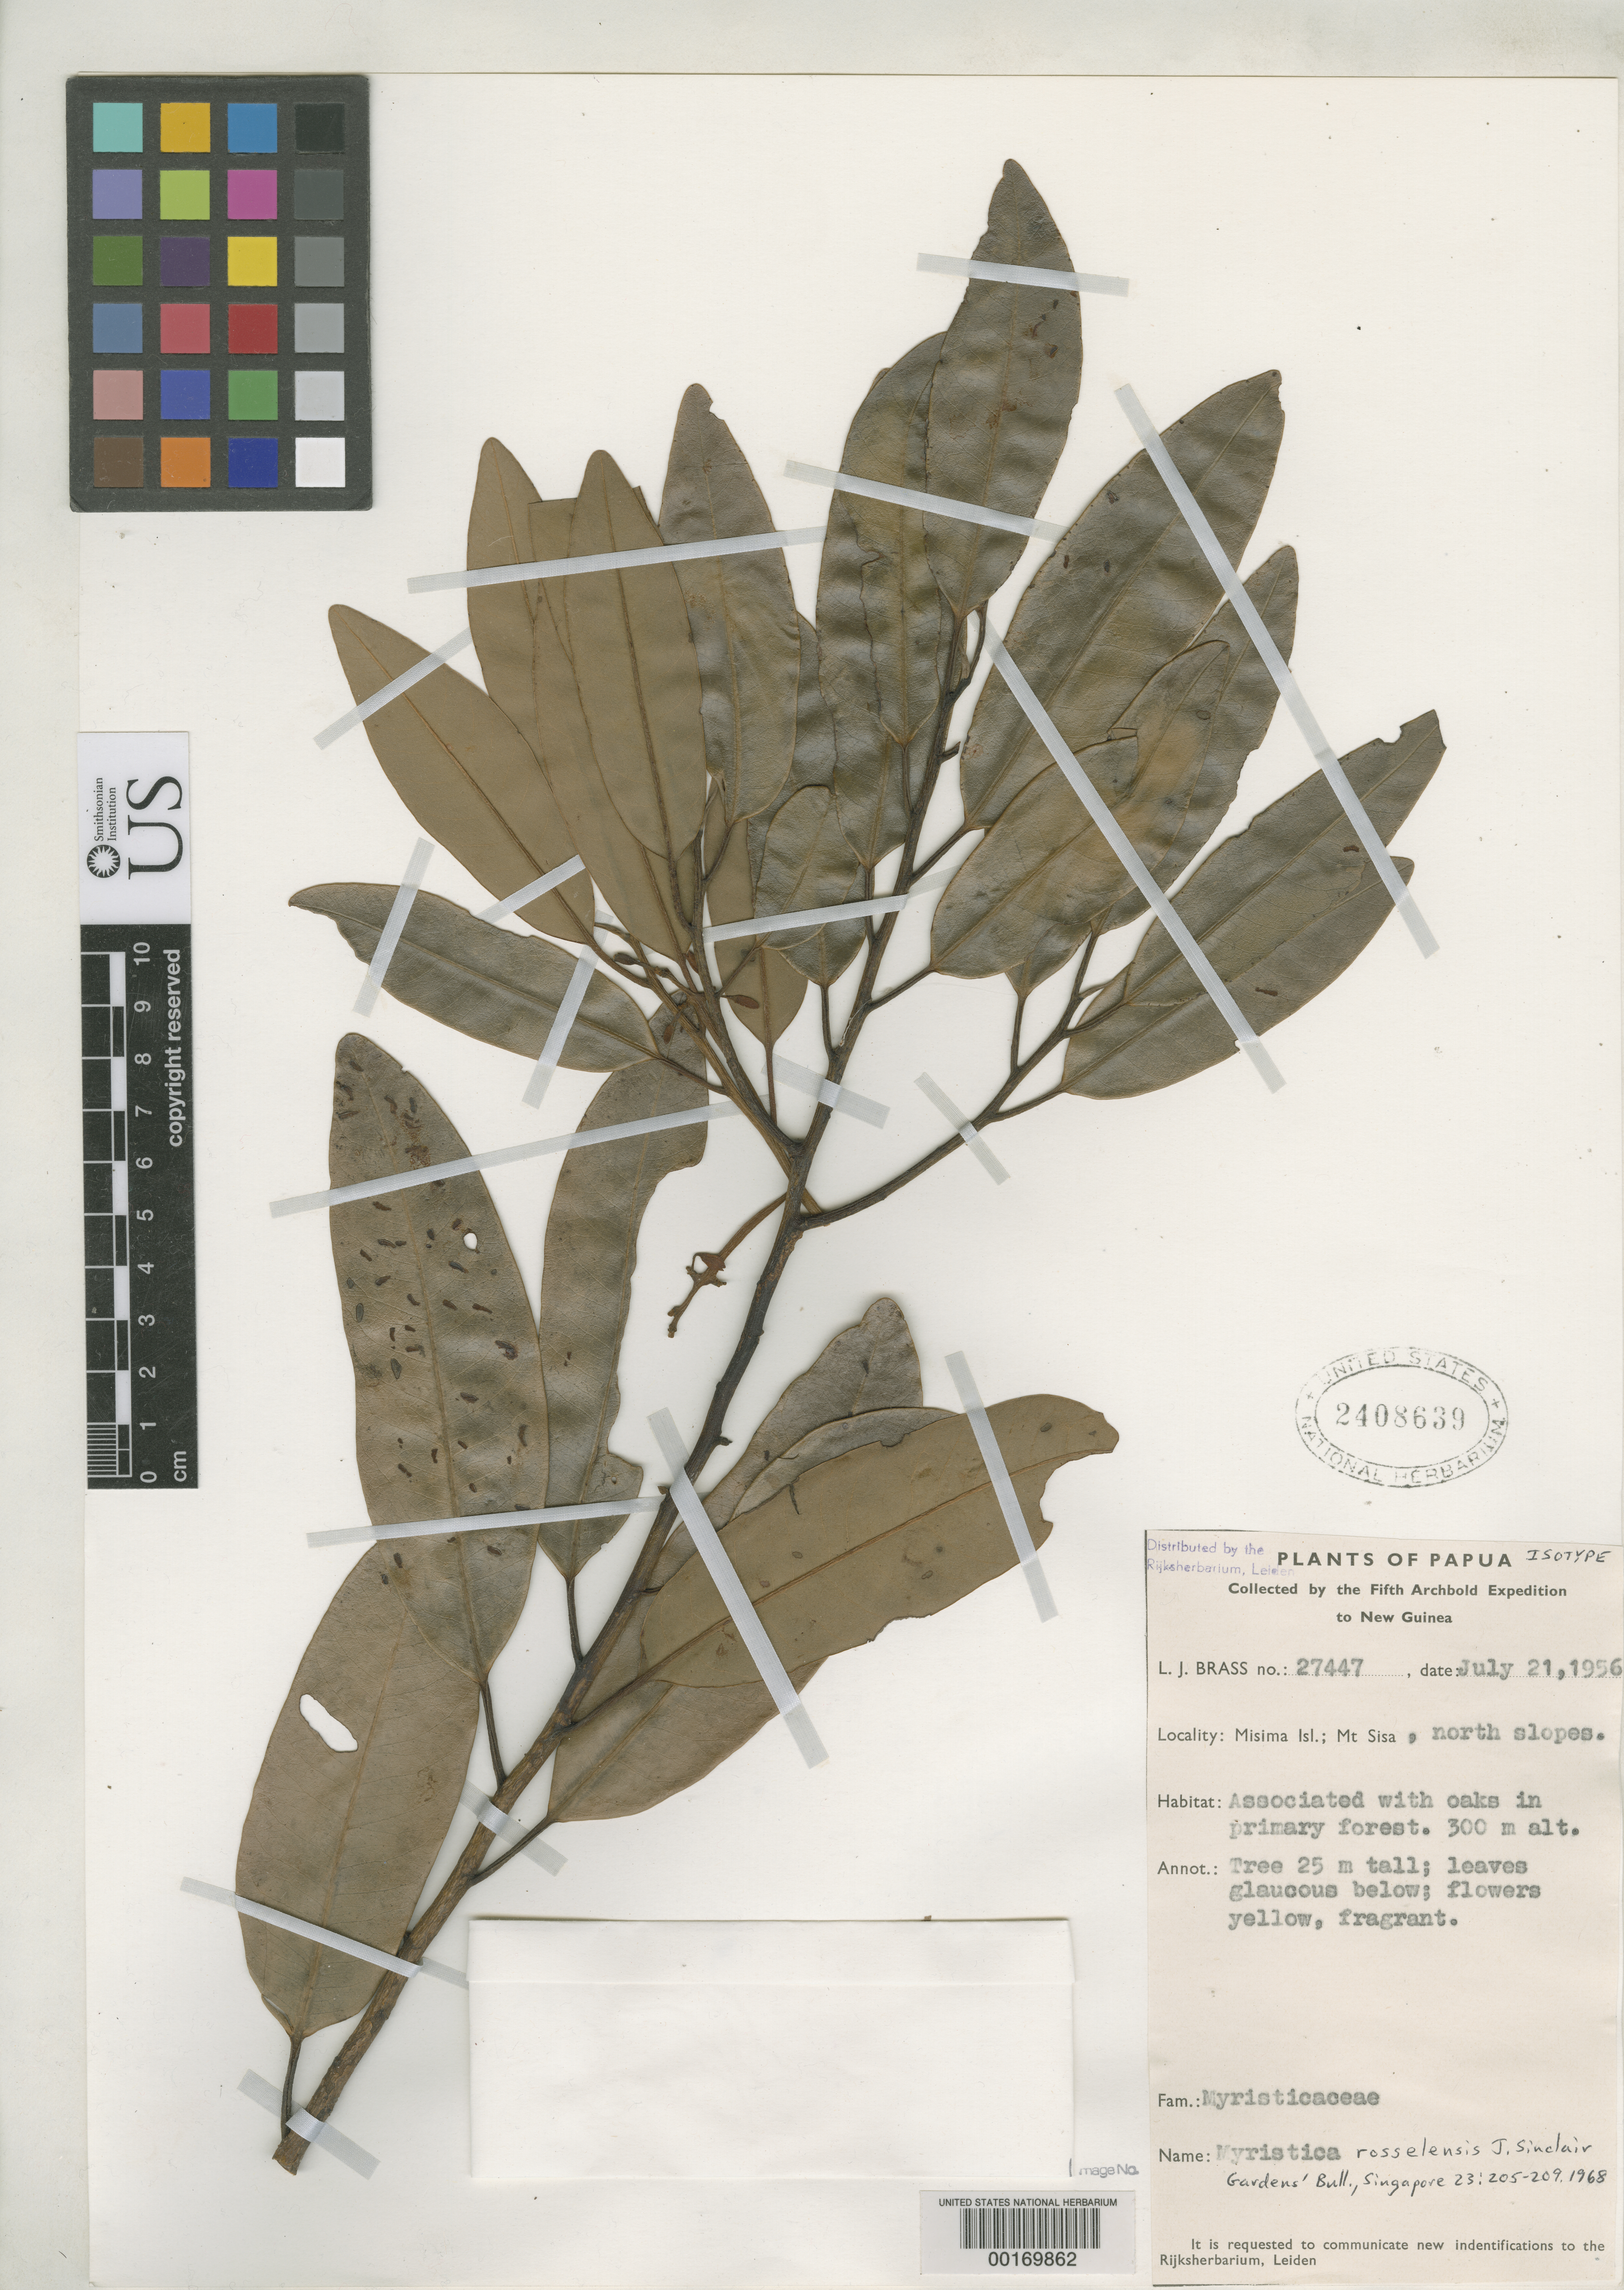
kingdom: Plantae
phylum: Tracheophyta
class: Magnoliopsida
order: Magnoliales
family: Myristicaceae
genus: Myristica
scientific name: Myristica rosselensis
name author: J. Sinclair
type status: Isotype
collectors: L. J. Brass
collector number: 27447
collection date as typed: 21 Jul 1956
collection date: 1956-07-21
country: Papua New Guinea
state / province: Milne Bay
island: Misima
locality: N slopes of Mount Sisa. [Louisade Arch.]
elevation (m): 300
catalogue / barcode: US 2408639